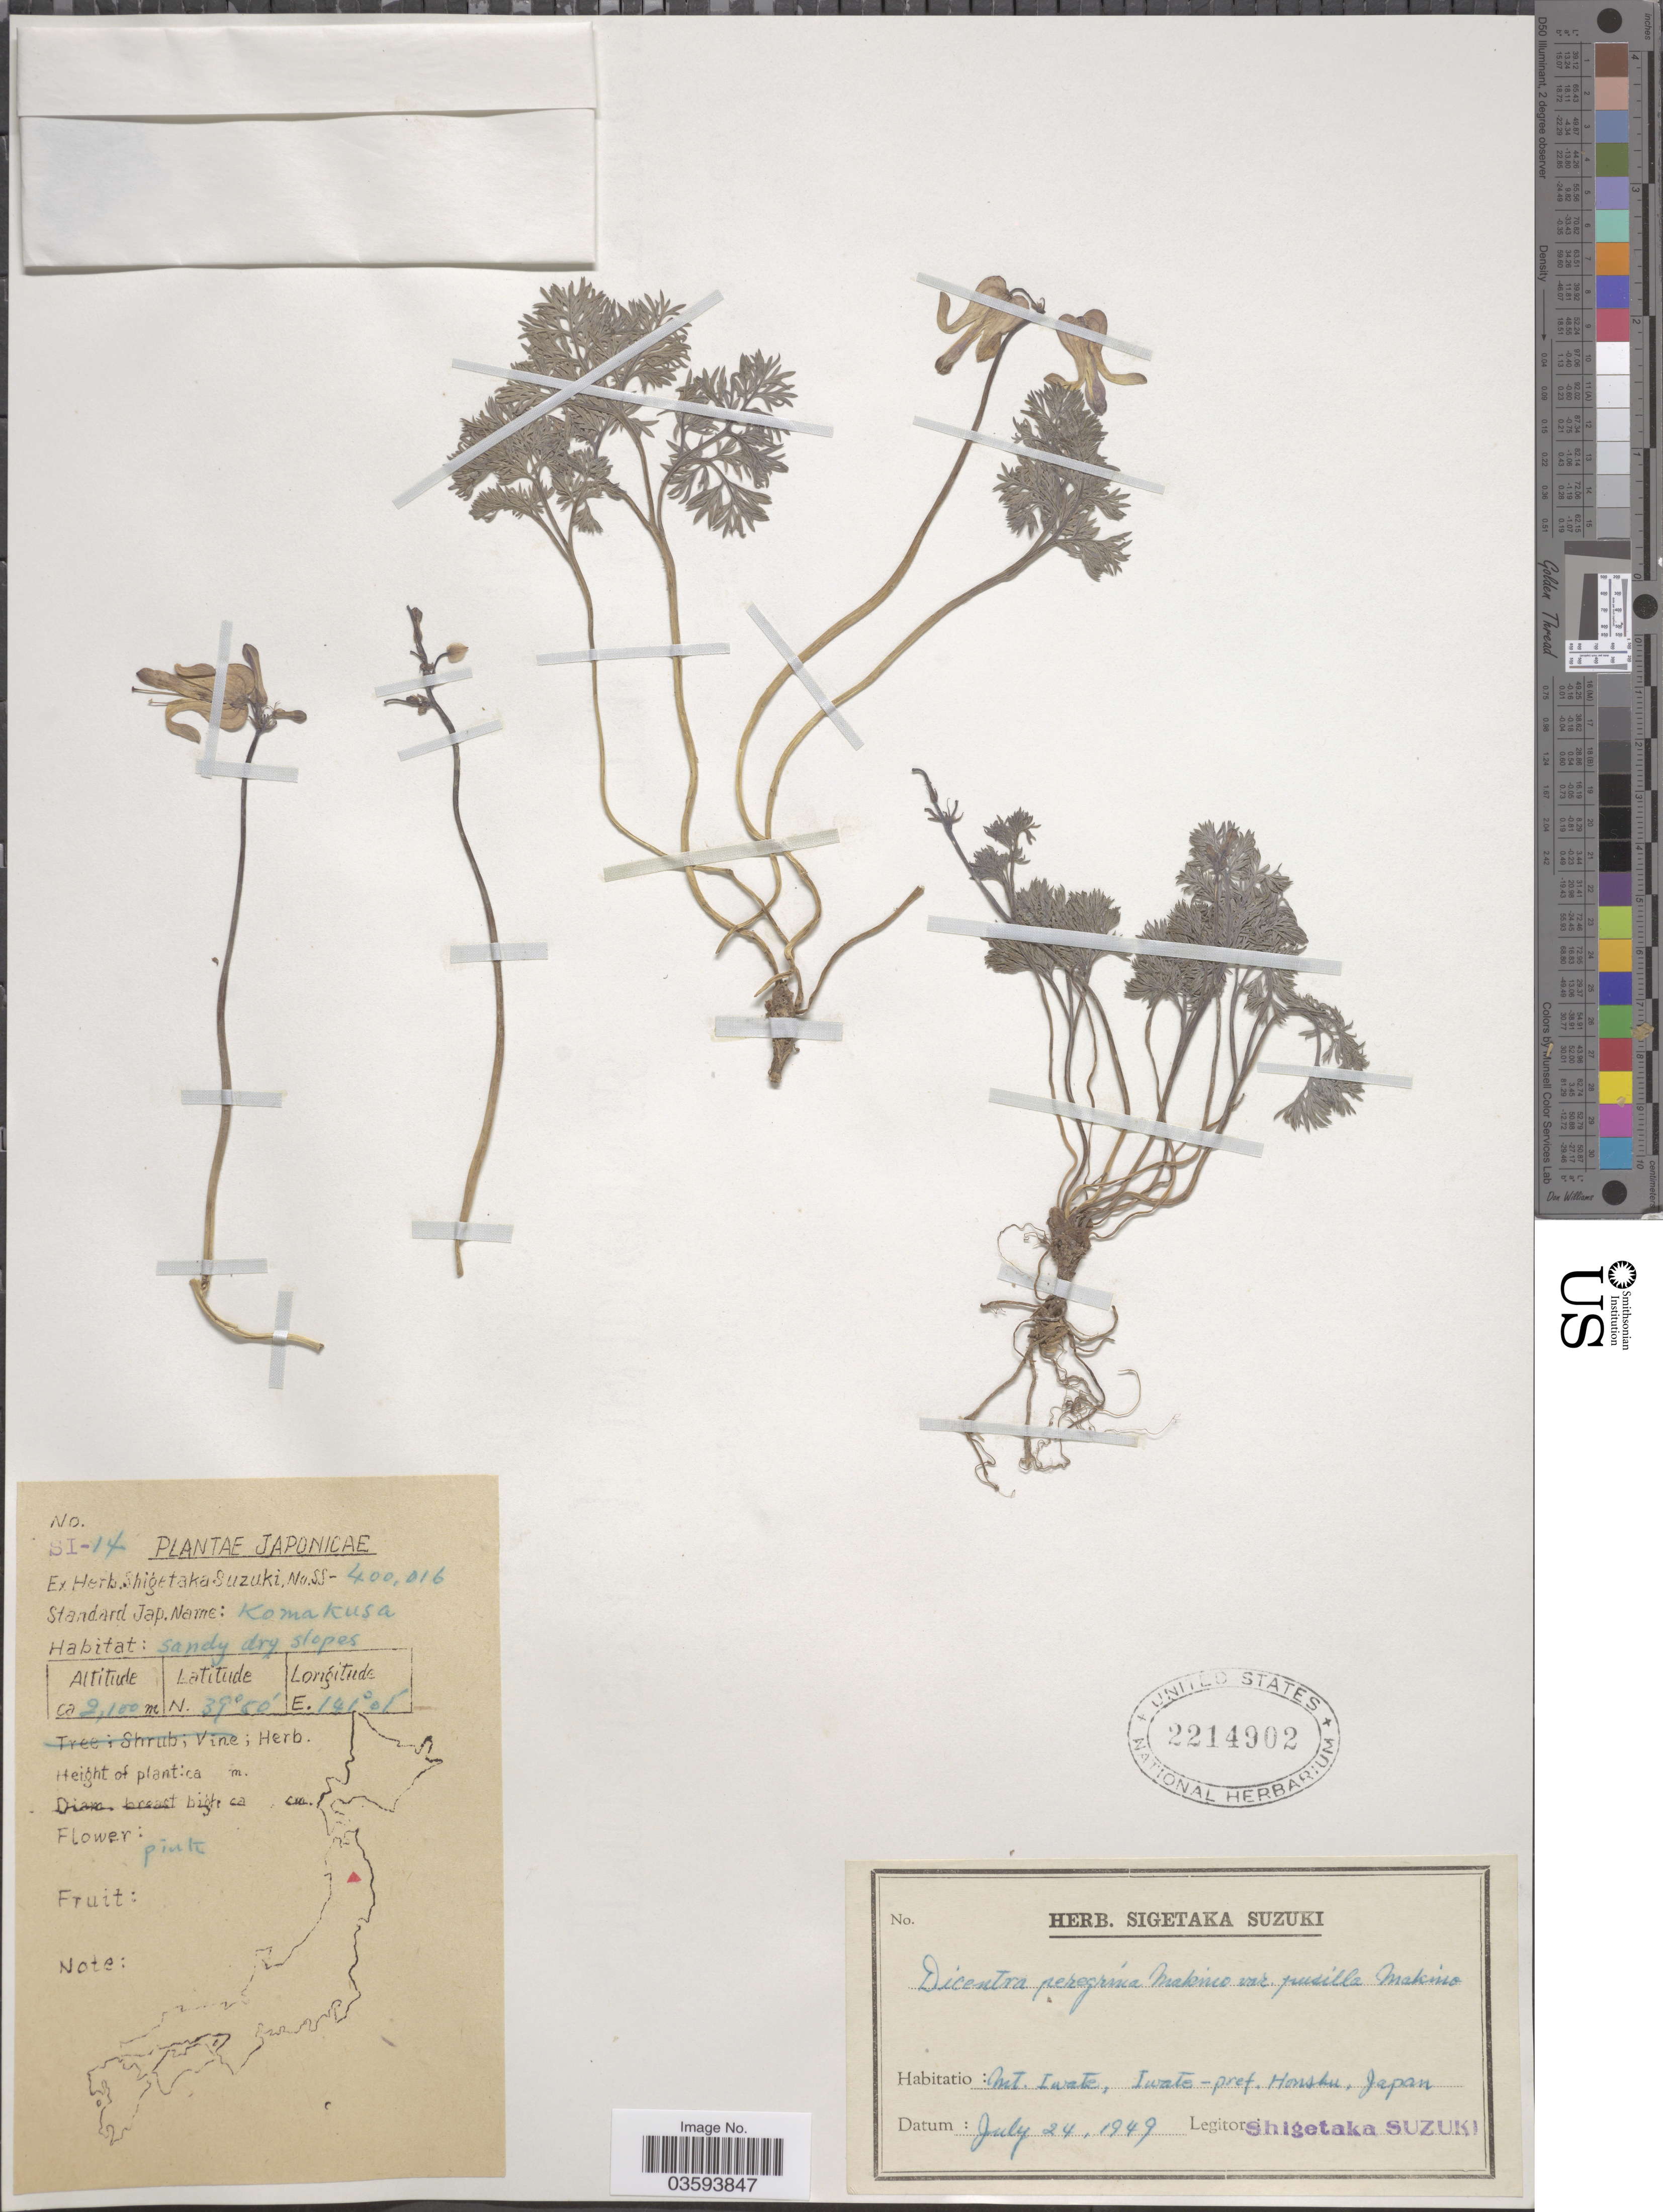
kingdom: Plantae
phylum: Tracheophyta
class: Magnoliopsida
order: Ranunculales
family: Papaveraceae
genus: Dicentra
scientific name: Dicentra peregrina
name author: (Rudolph) Makino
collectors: S. Suzuki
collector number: SI-14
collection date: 1949-07-24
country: Japan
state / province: Iwate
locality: Mt. Iwate, Iwate-pref. Honshu.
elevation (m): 2100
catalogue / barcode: US 2214902